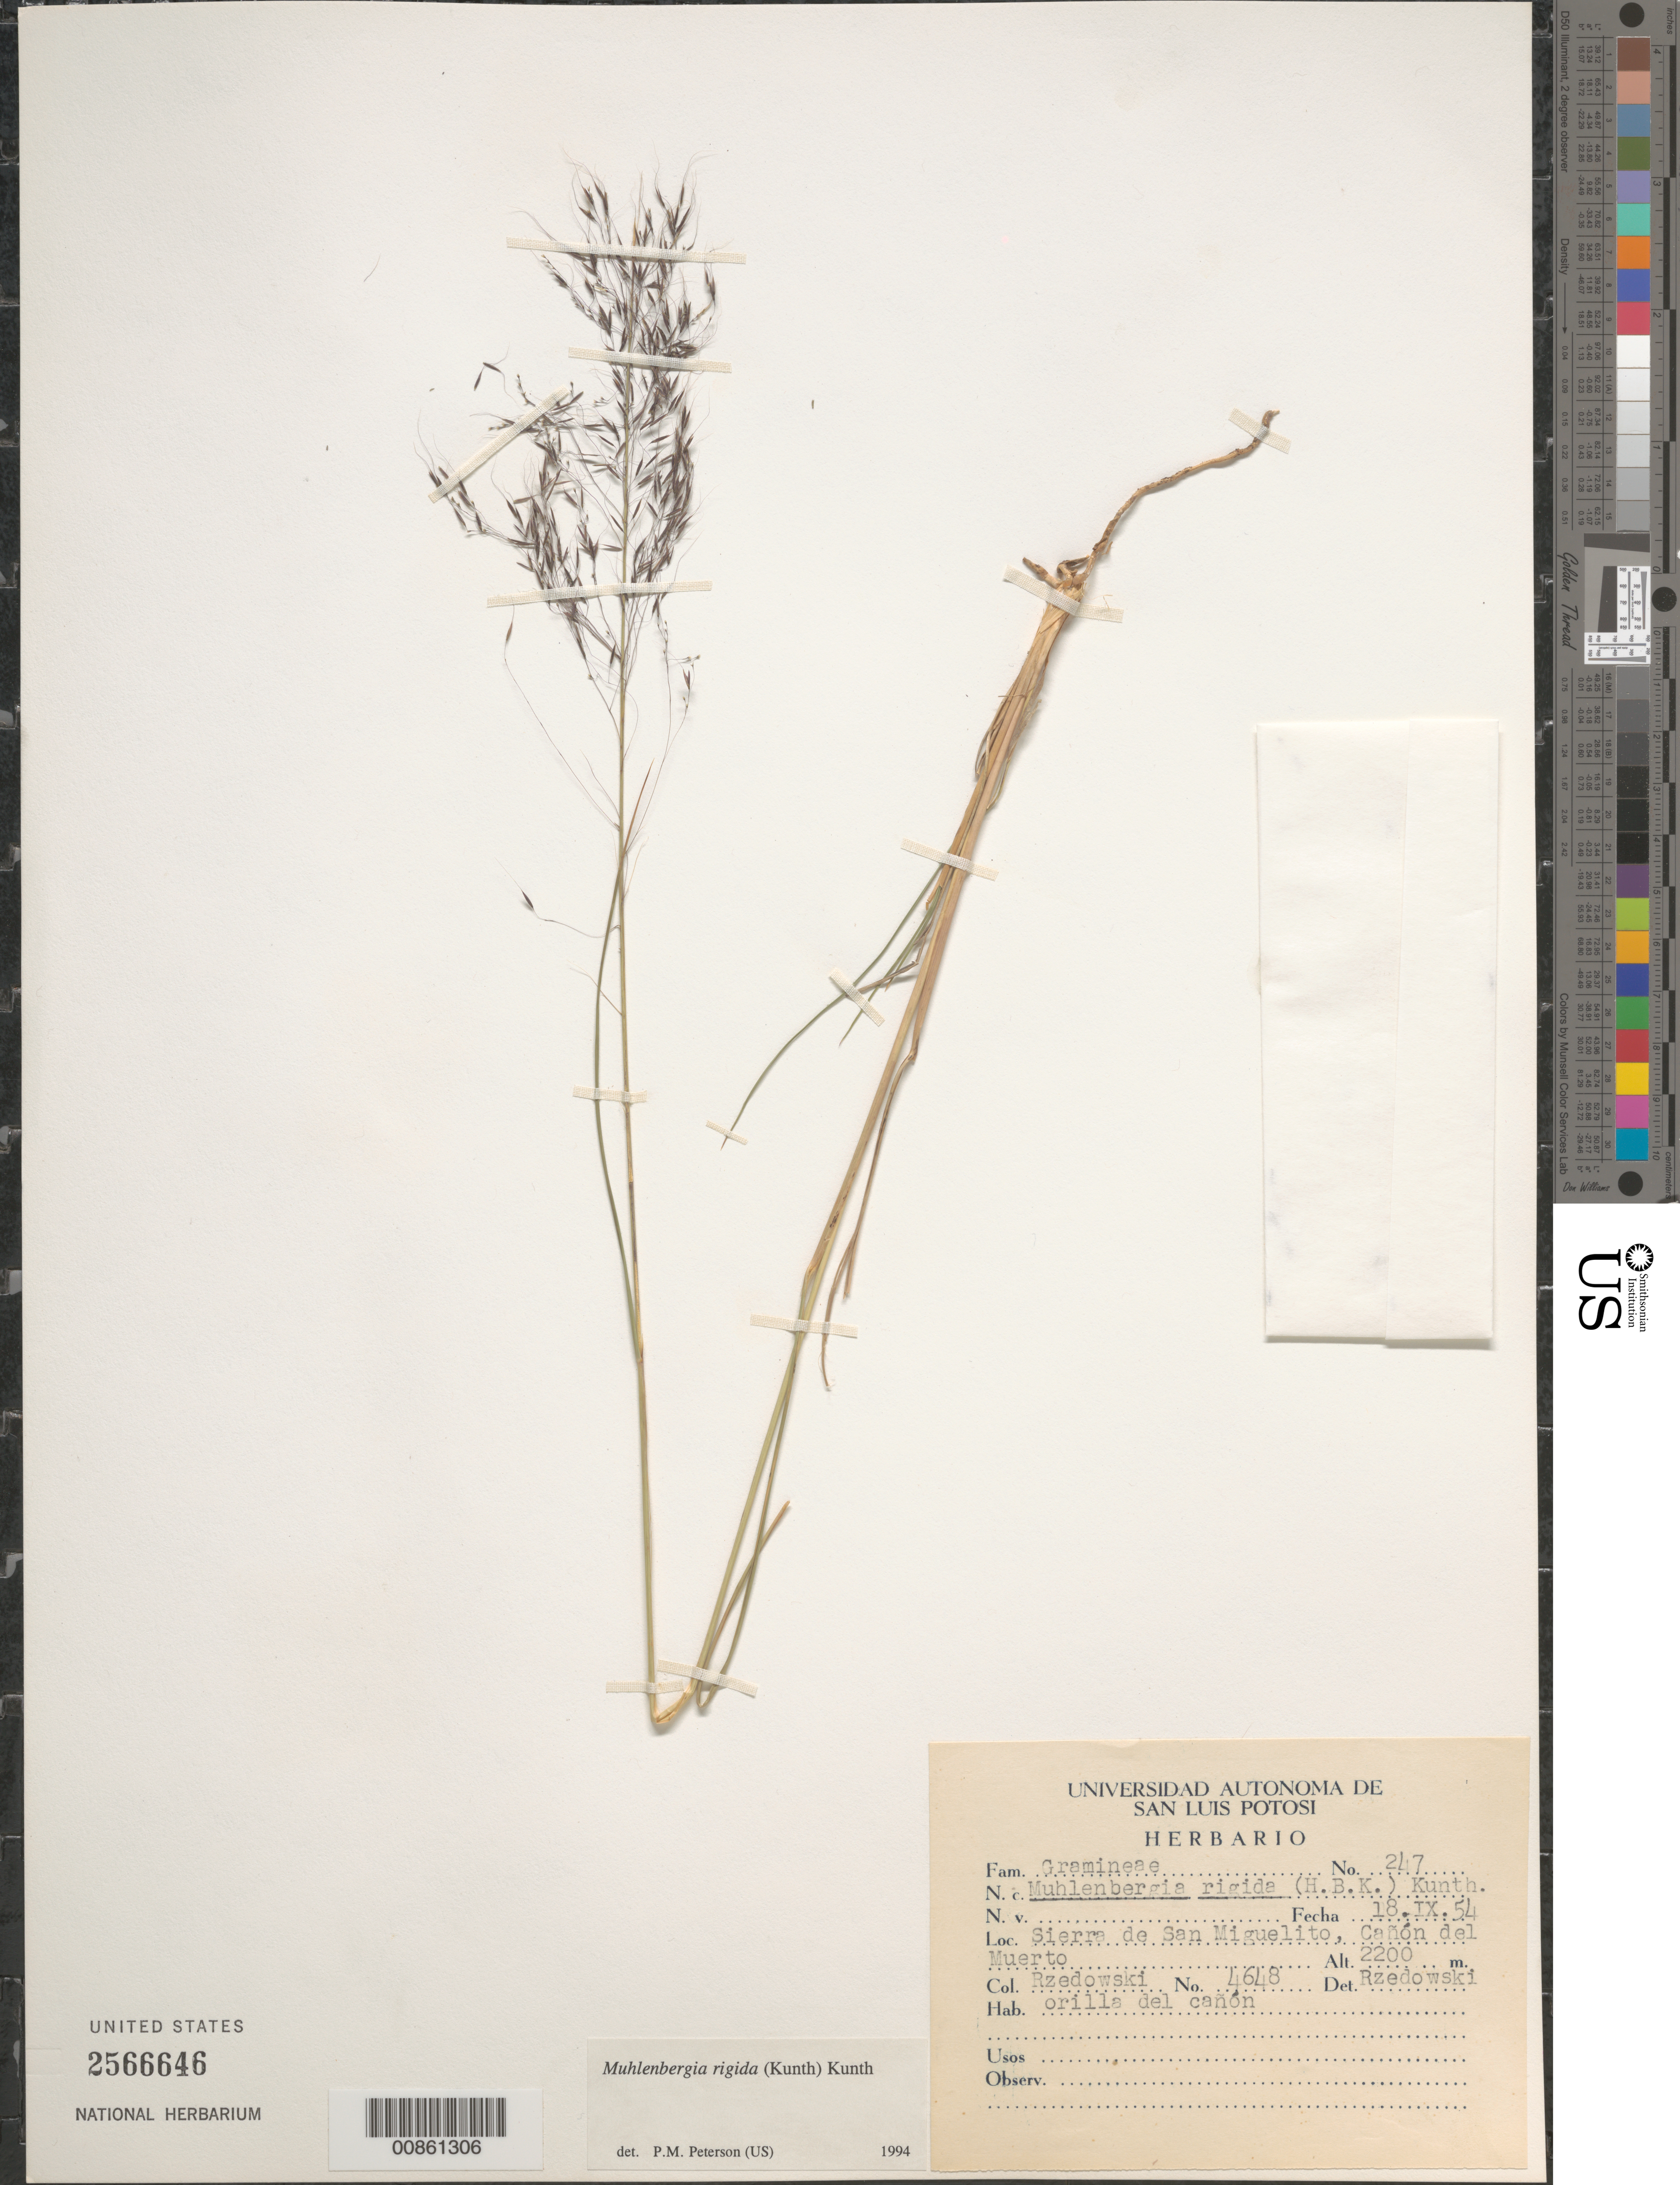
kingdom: Plantae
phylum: Tracheophyta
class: Liliopsida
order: Poales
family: Poaceae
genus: Muhlenbergia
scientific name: Muhlenbergia rigida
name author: (Kunth) Kunth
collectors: J. Rzedowski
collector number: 4648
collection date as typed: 18 Sep 1954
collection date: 1954-09-18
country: Mexico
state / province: San Luis Potosi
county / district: San Luis Potosi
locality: Cañón del Muerto, Sierra de San Miguelito, mpio. San Luis Potosí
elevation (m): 2200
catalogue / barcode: US 2566646